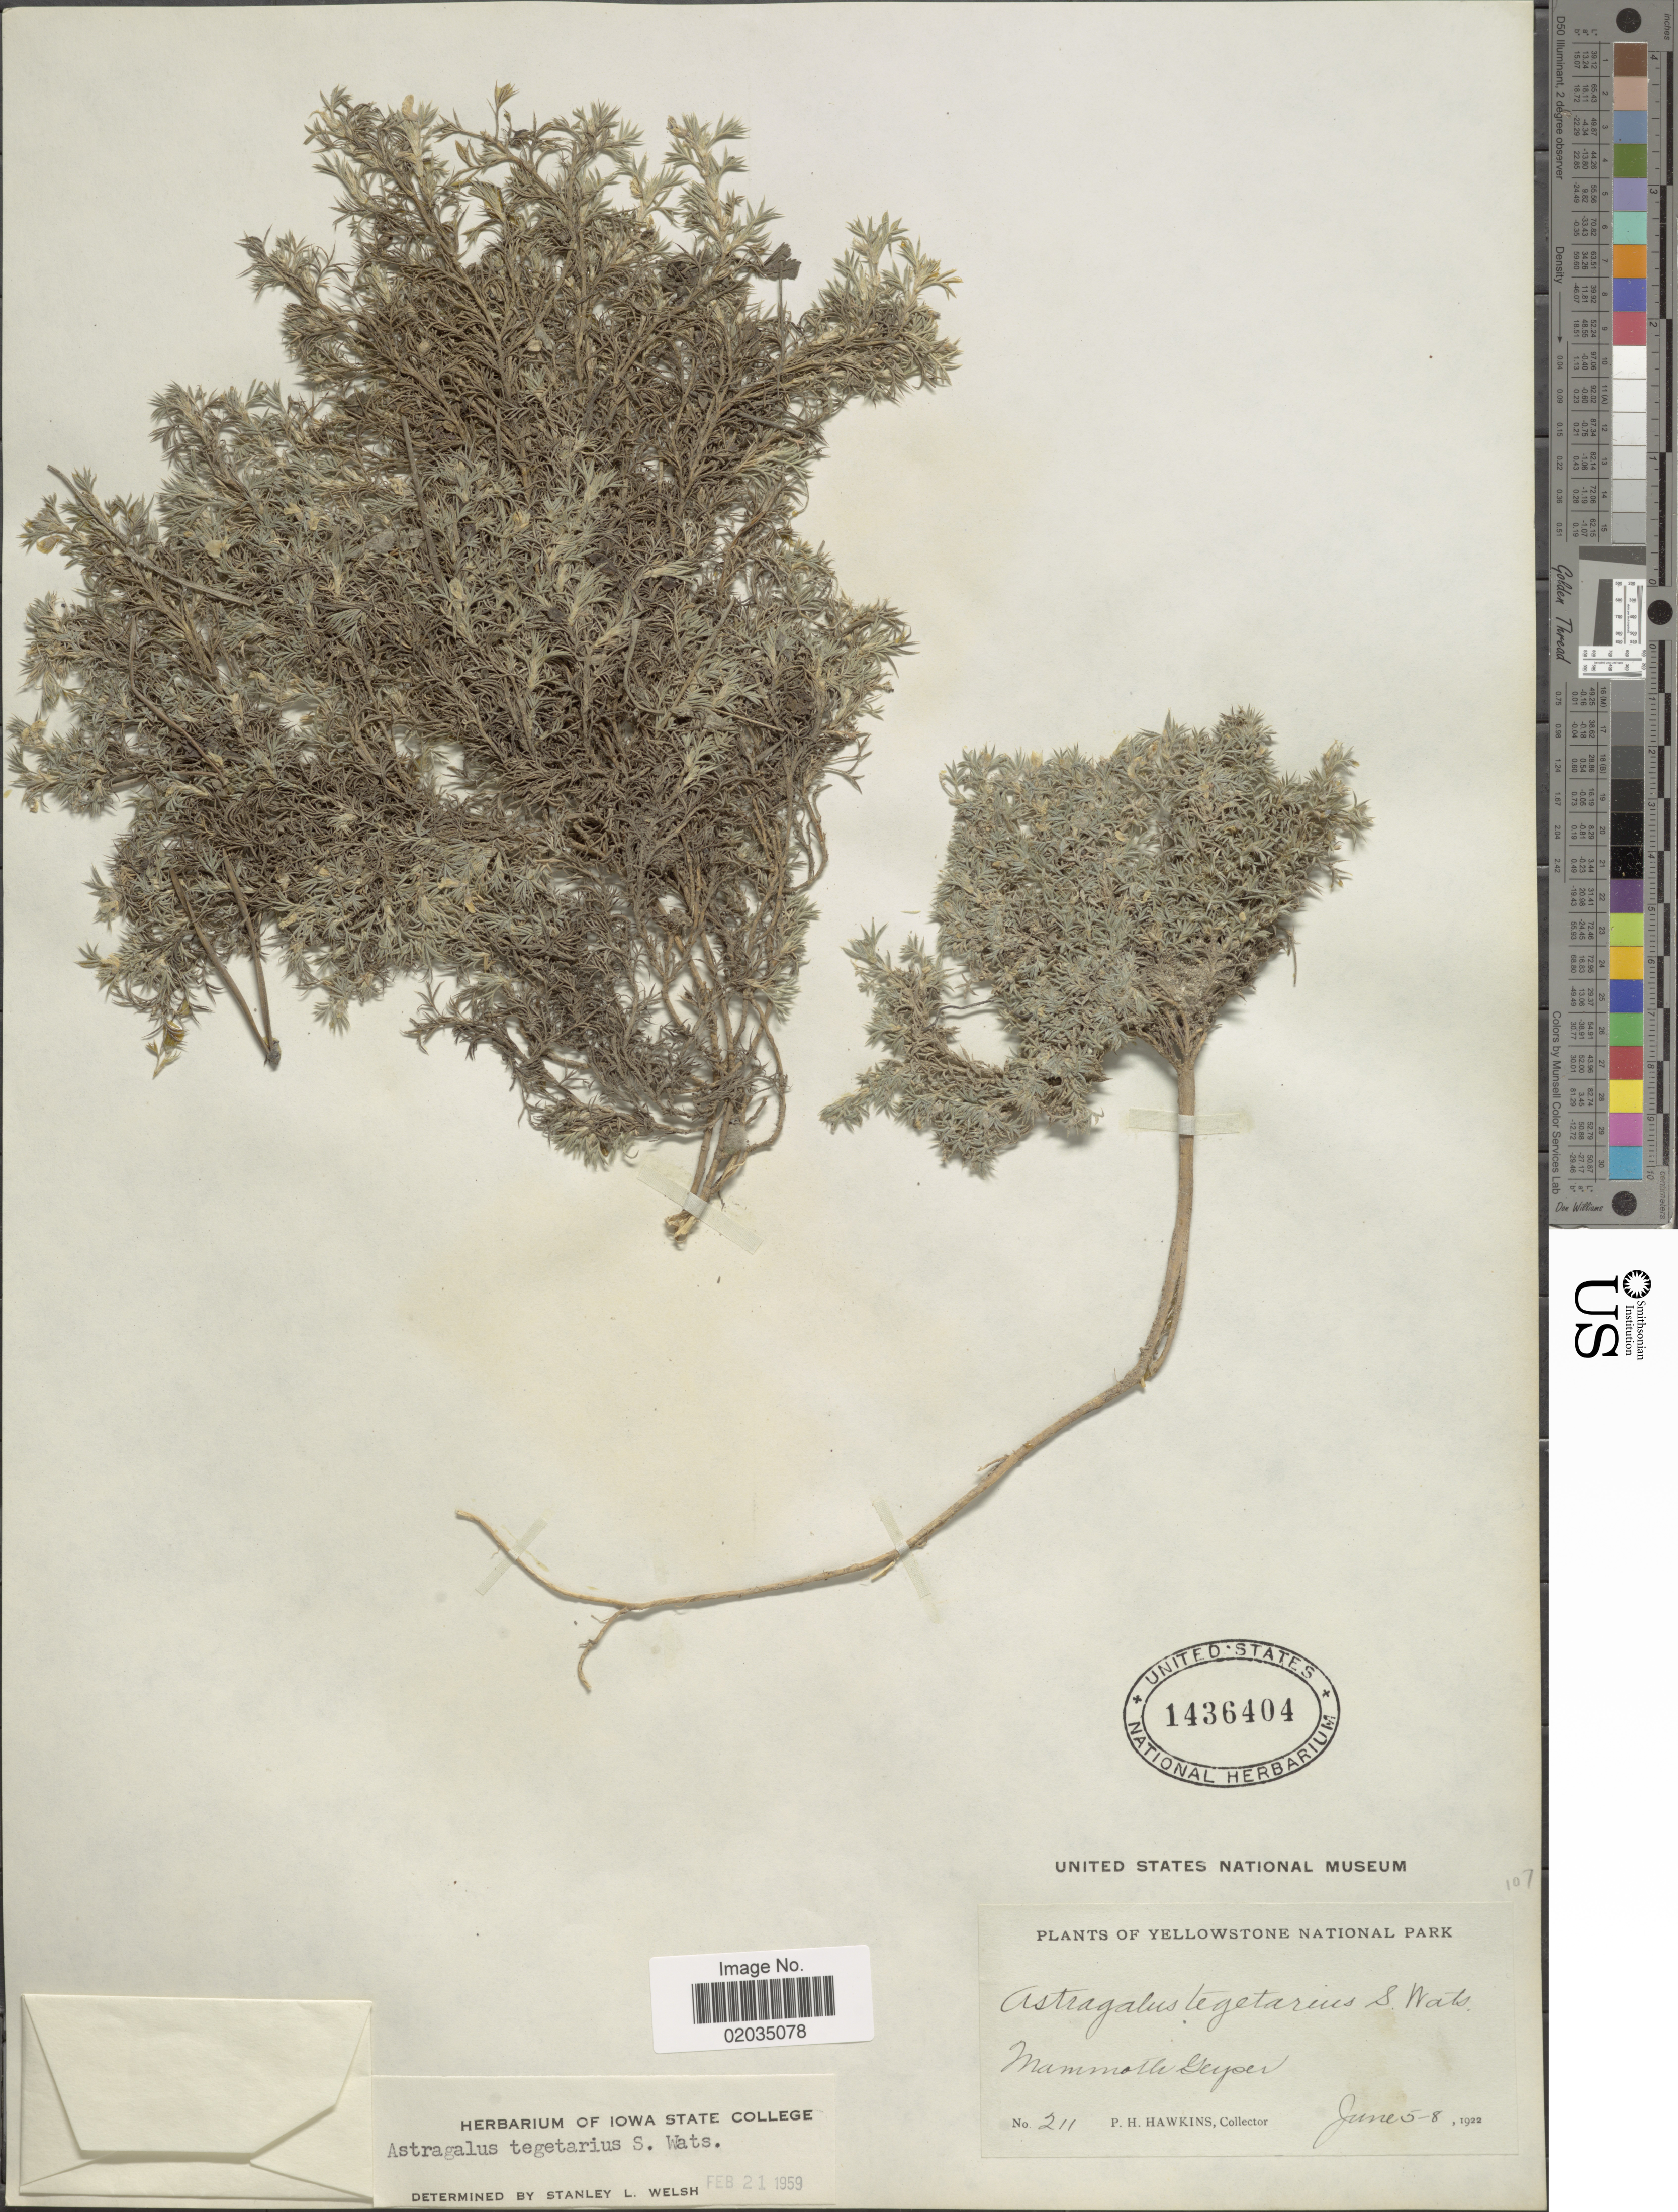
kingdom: Plantae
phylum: Tracheophyta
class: Magnoliopsida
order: Fabales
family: Fabaceae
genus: Astragalus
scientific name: Astragalus tegetarius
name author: S. Watson in C. King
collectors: P. Hawkins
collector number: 211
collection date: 1922-06-05/1922-06-08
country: United States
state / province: Wyoming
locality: Yellowstone National Park, Mammoth Geyser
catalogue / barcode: US 1436404